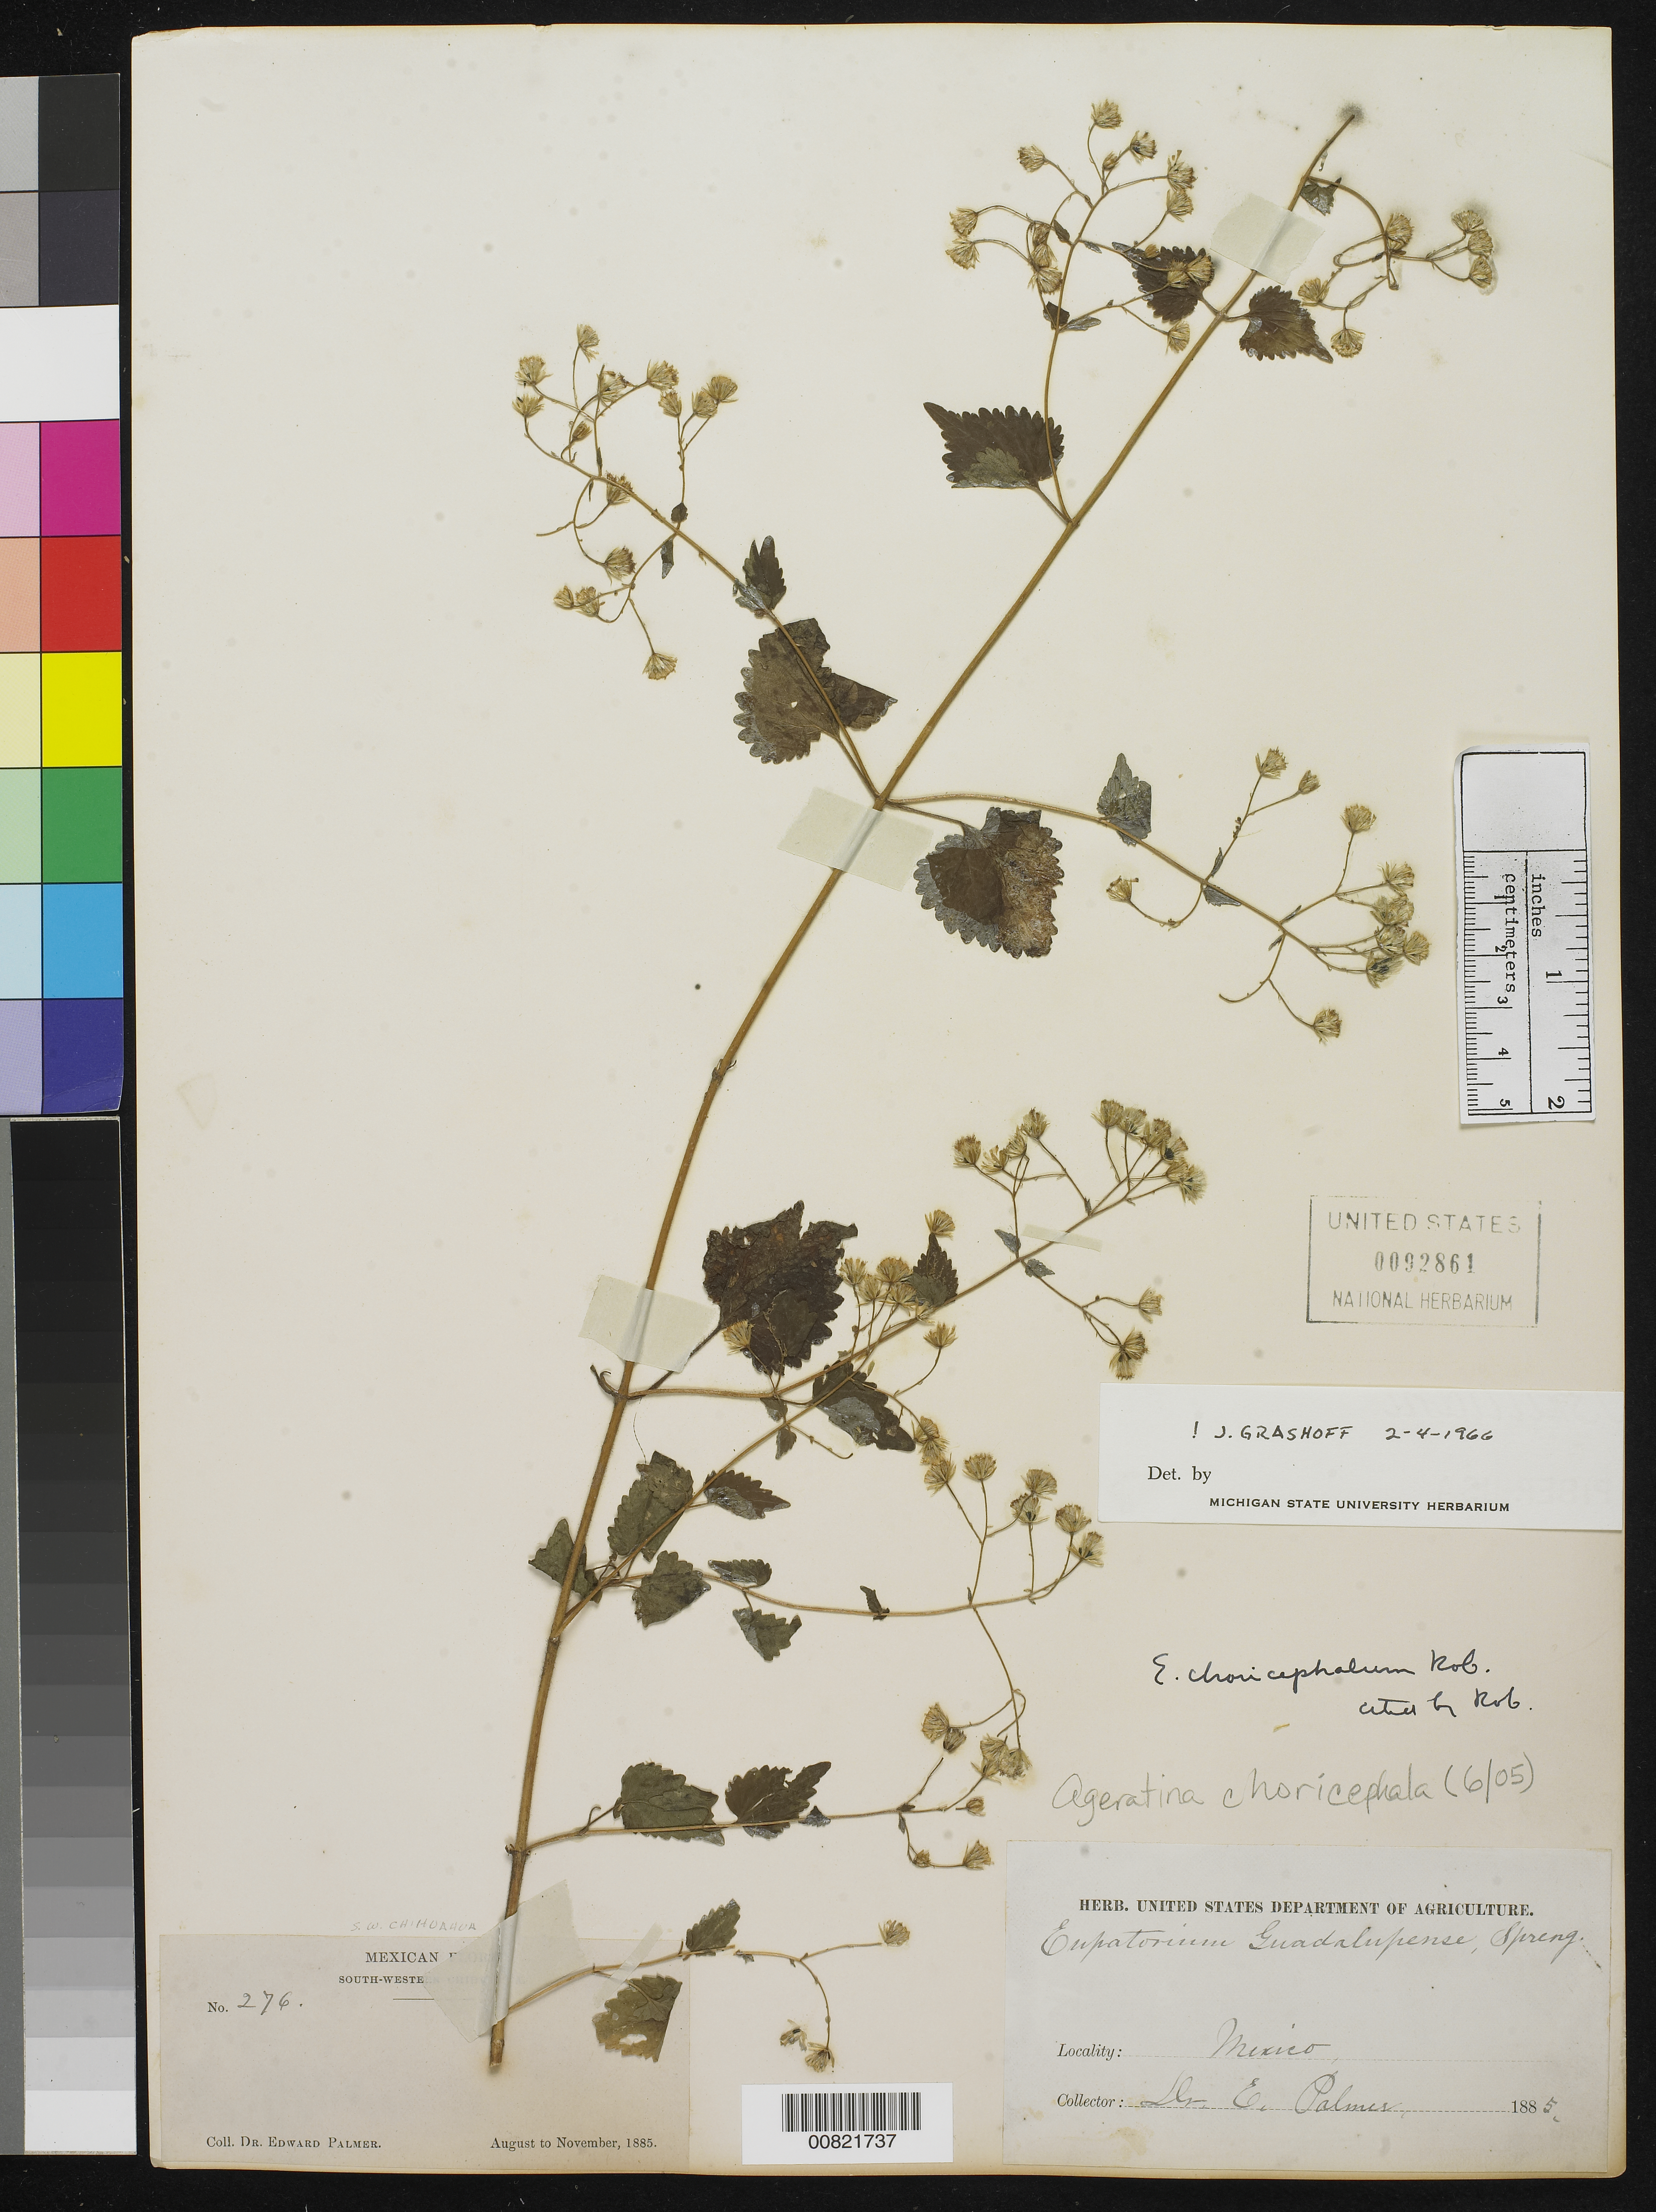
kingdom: Plantae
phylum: Tracheophyta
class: Magnoliopsida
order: Asterales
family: Asteraceae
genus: Ageratina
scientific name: Ageratina choricephala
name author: (B.L. Rob.) R.M. King & H. Rob.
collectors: E. Palmer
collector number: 276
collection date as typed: Aug 1885 to -- Nov 1885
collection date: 1885-08/1885-11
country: Mexico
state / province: Chihuahua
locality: Southwestern Chihuahua.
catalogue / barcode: US 92861